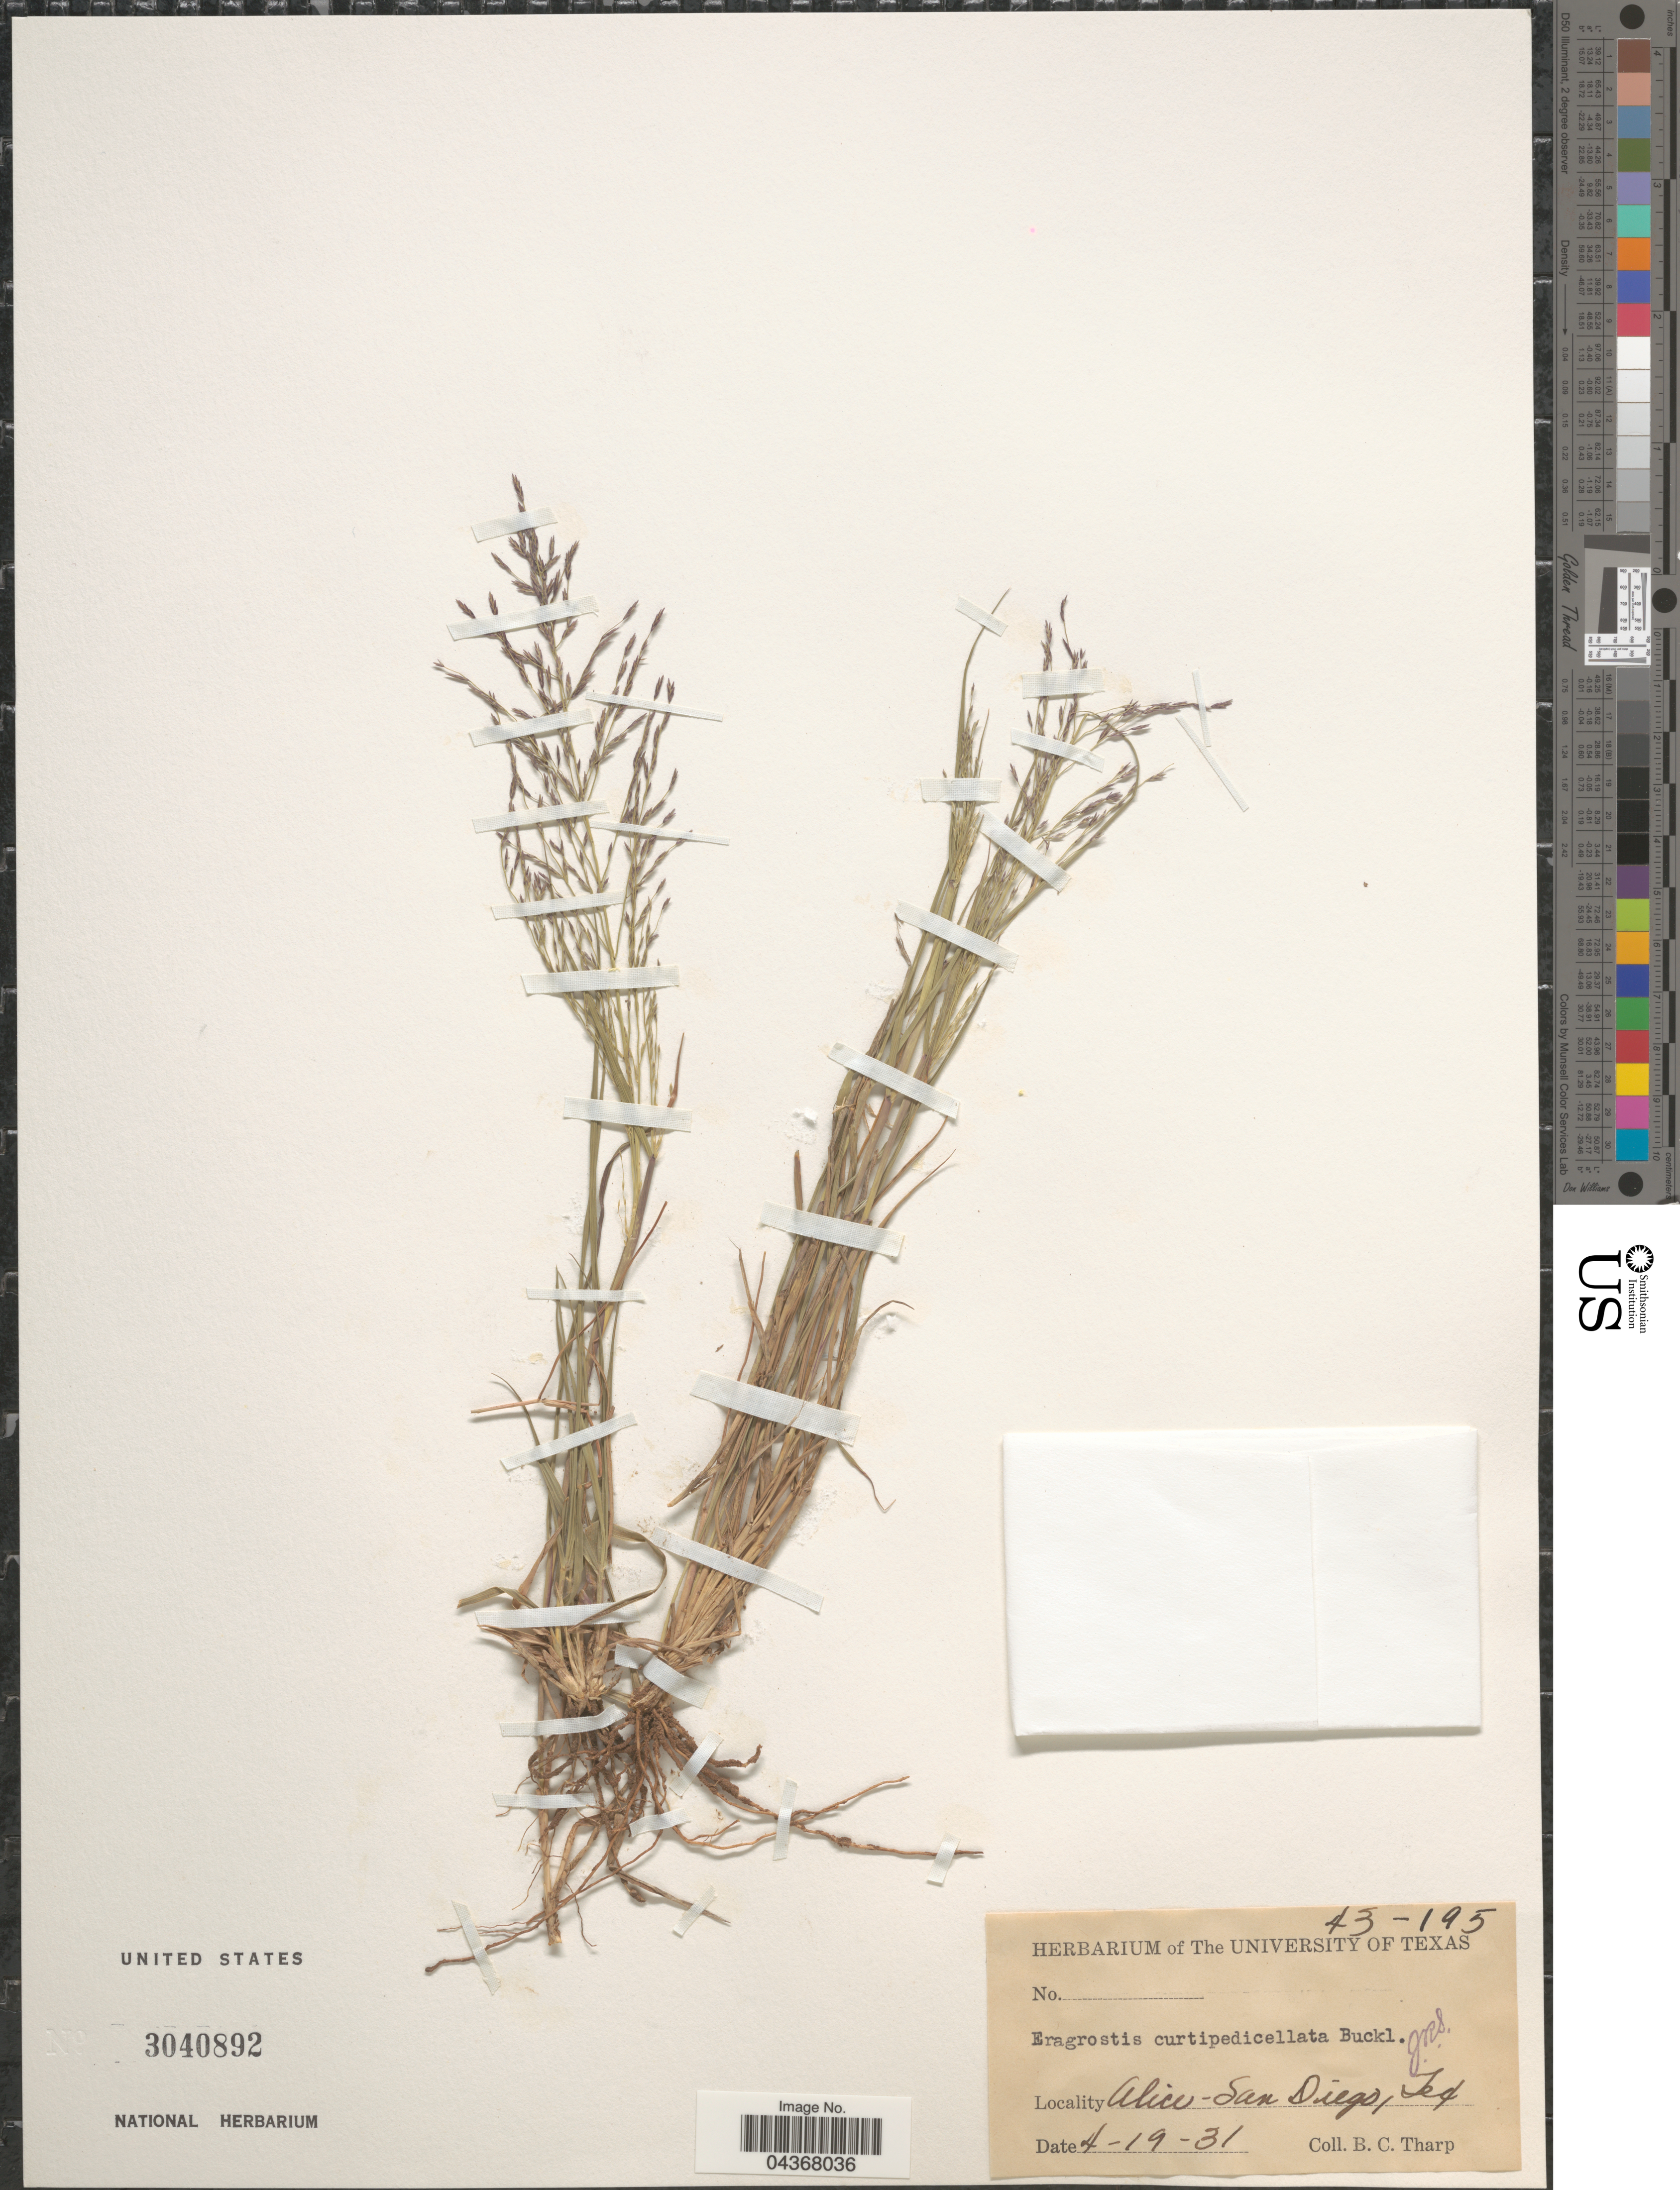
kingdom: Plantae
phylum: Tracheophyta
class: Liliopsida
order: Poales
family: Poaceae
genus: Eragrostis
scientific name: Eragrostis curtipedicellata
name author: Buckley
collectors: B. C. Tharp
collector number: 43-195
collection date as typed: Transcribed d/m/y: 19/4/31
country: United States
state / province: Texas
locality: Alice-San Diego.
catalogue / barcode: US 3040892